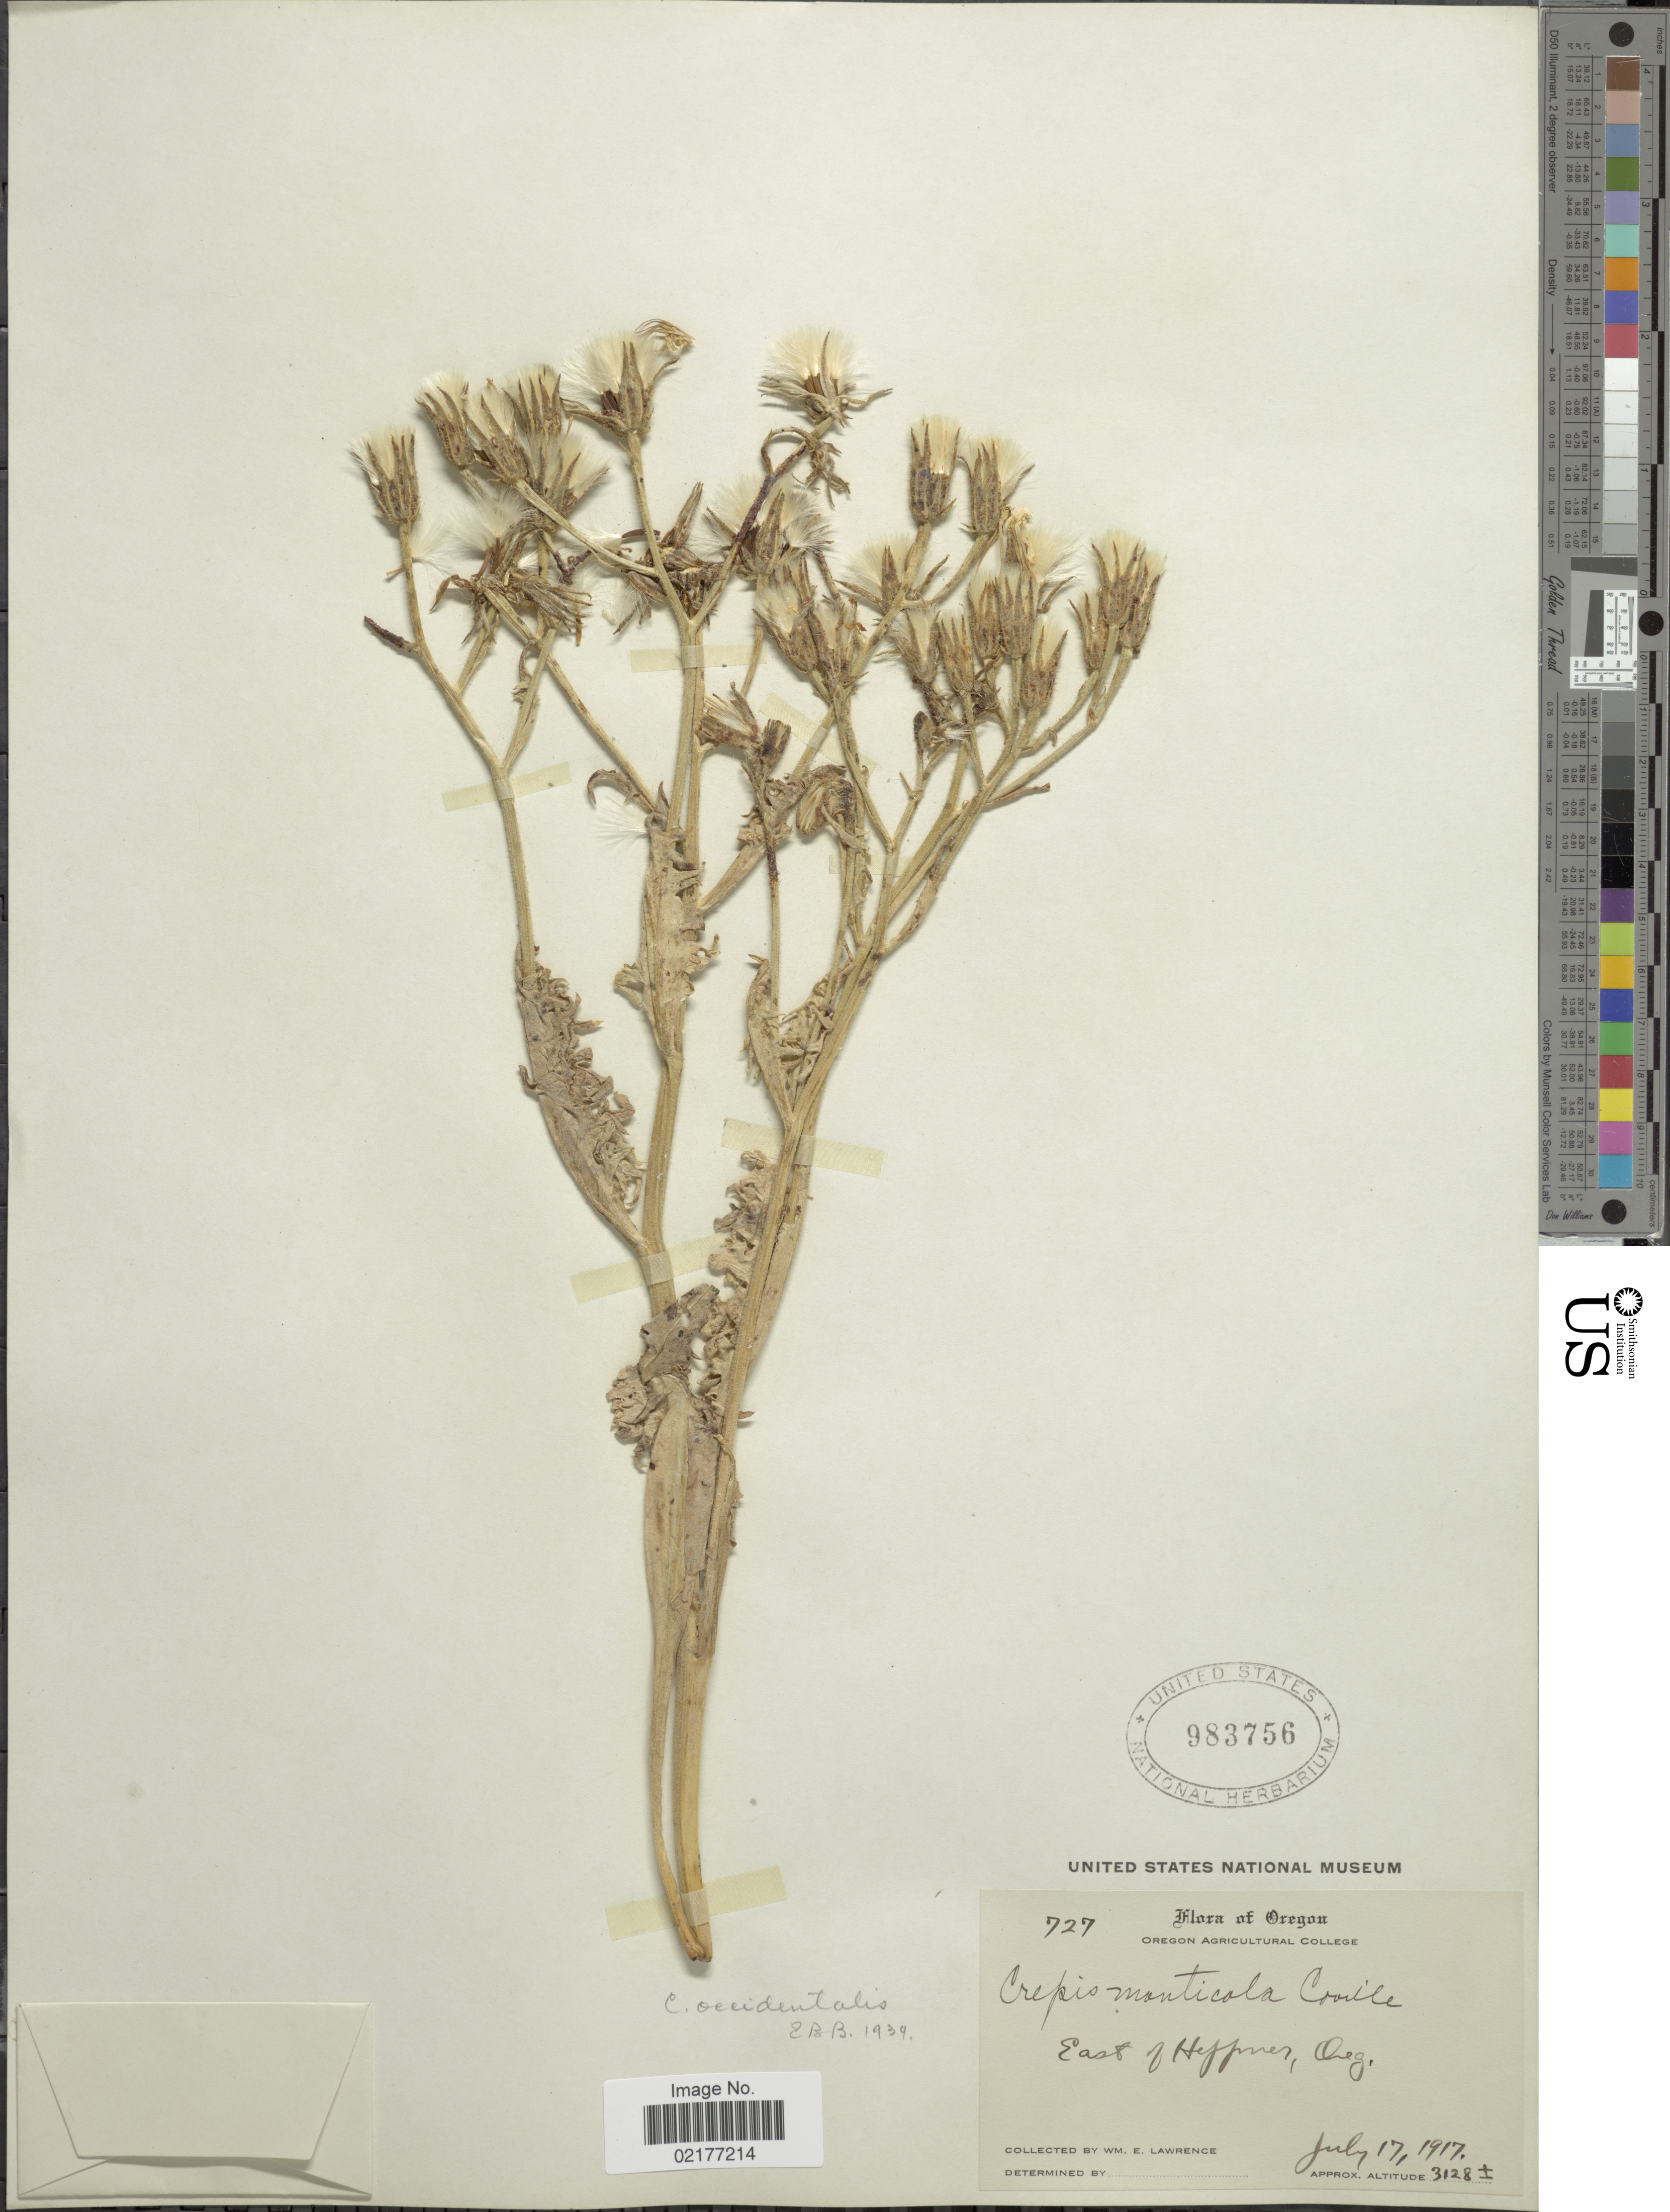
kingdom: Plantae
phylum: Tracheophyta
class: Magnoliopsida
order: Asterales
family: Asteraceae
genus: Crepis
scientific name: Crepis occidentalis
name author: Nutt.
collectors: W. Lawrence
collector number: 727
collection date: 1917-07-17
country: United States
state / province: Oregon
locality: East of Heppnes, Oregon.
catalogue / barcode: US 983756